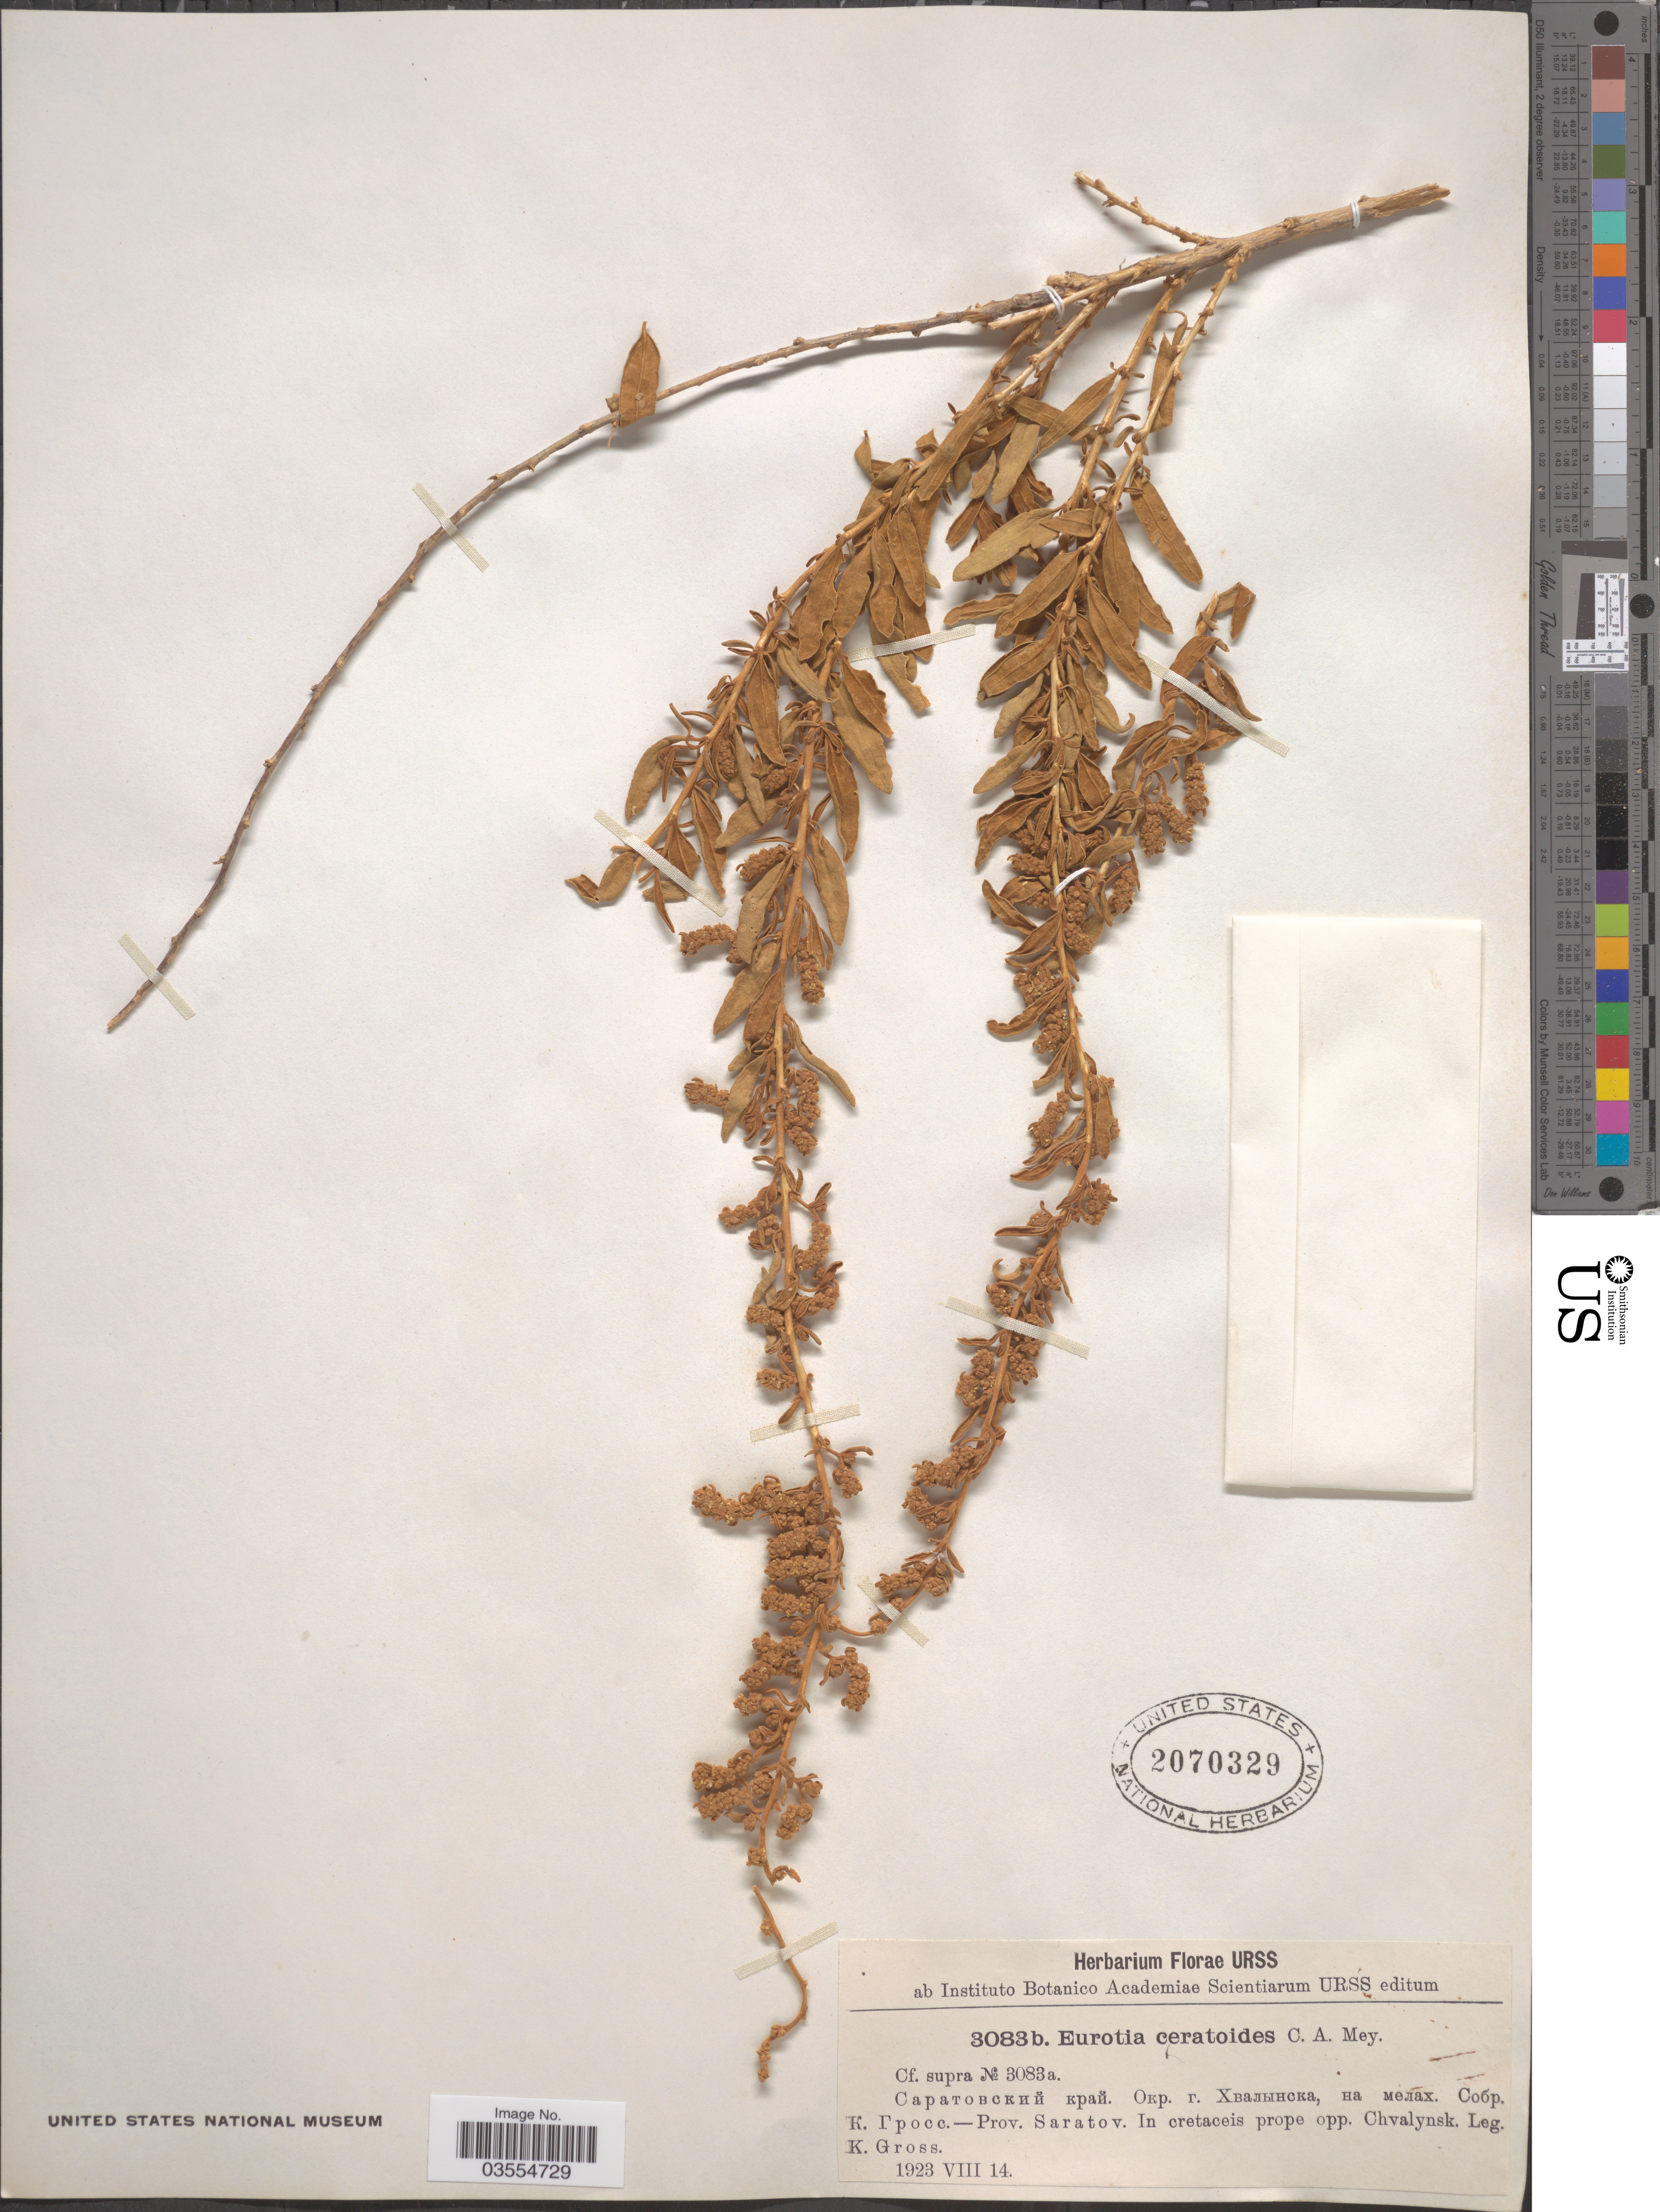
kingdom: Plantae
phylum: Tracheophyta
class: Magnoliopsida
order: Caryophyllales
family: Amaranthaceae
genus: Krascheninnikovia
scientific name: Krascheninnikovia ceratoides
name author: (L.) Gueldenst.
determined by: U.S. National Herbarium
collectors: K. Gross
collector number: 3083 b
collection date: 1923-08-14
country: Russian Federation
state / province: Saratov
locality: In cretaceis prope opp. Chvalynsk.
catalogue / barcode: US 2070329